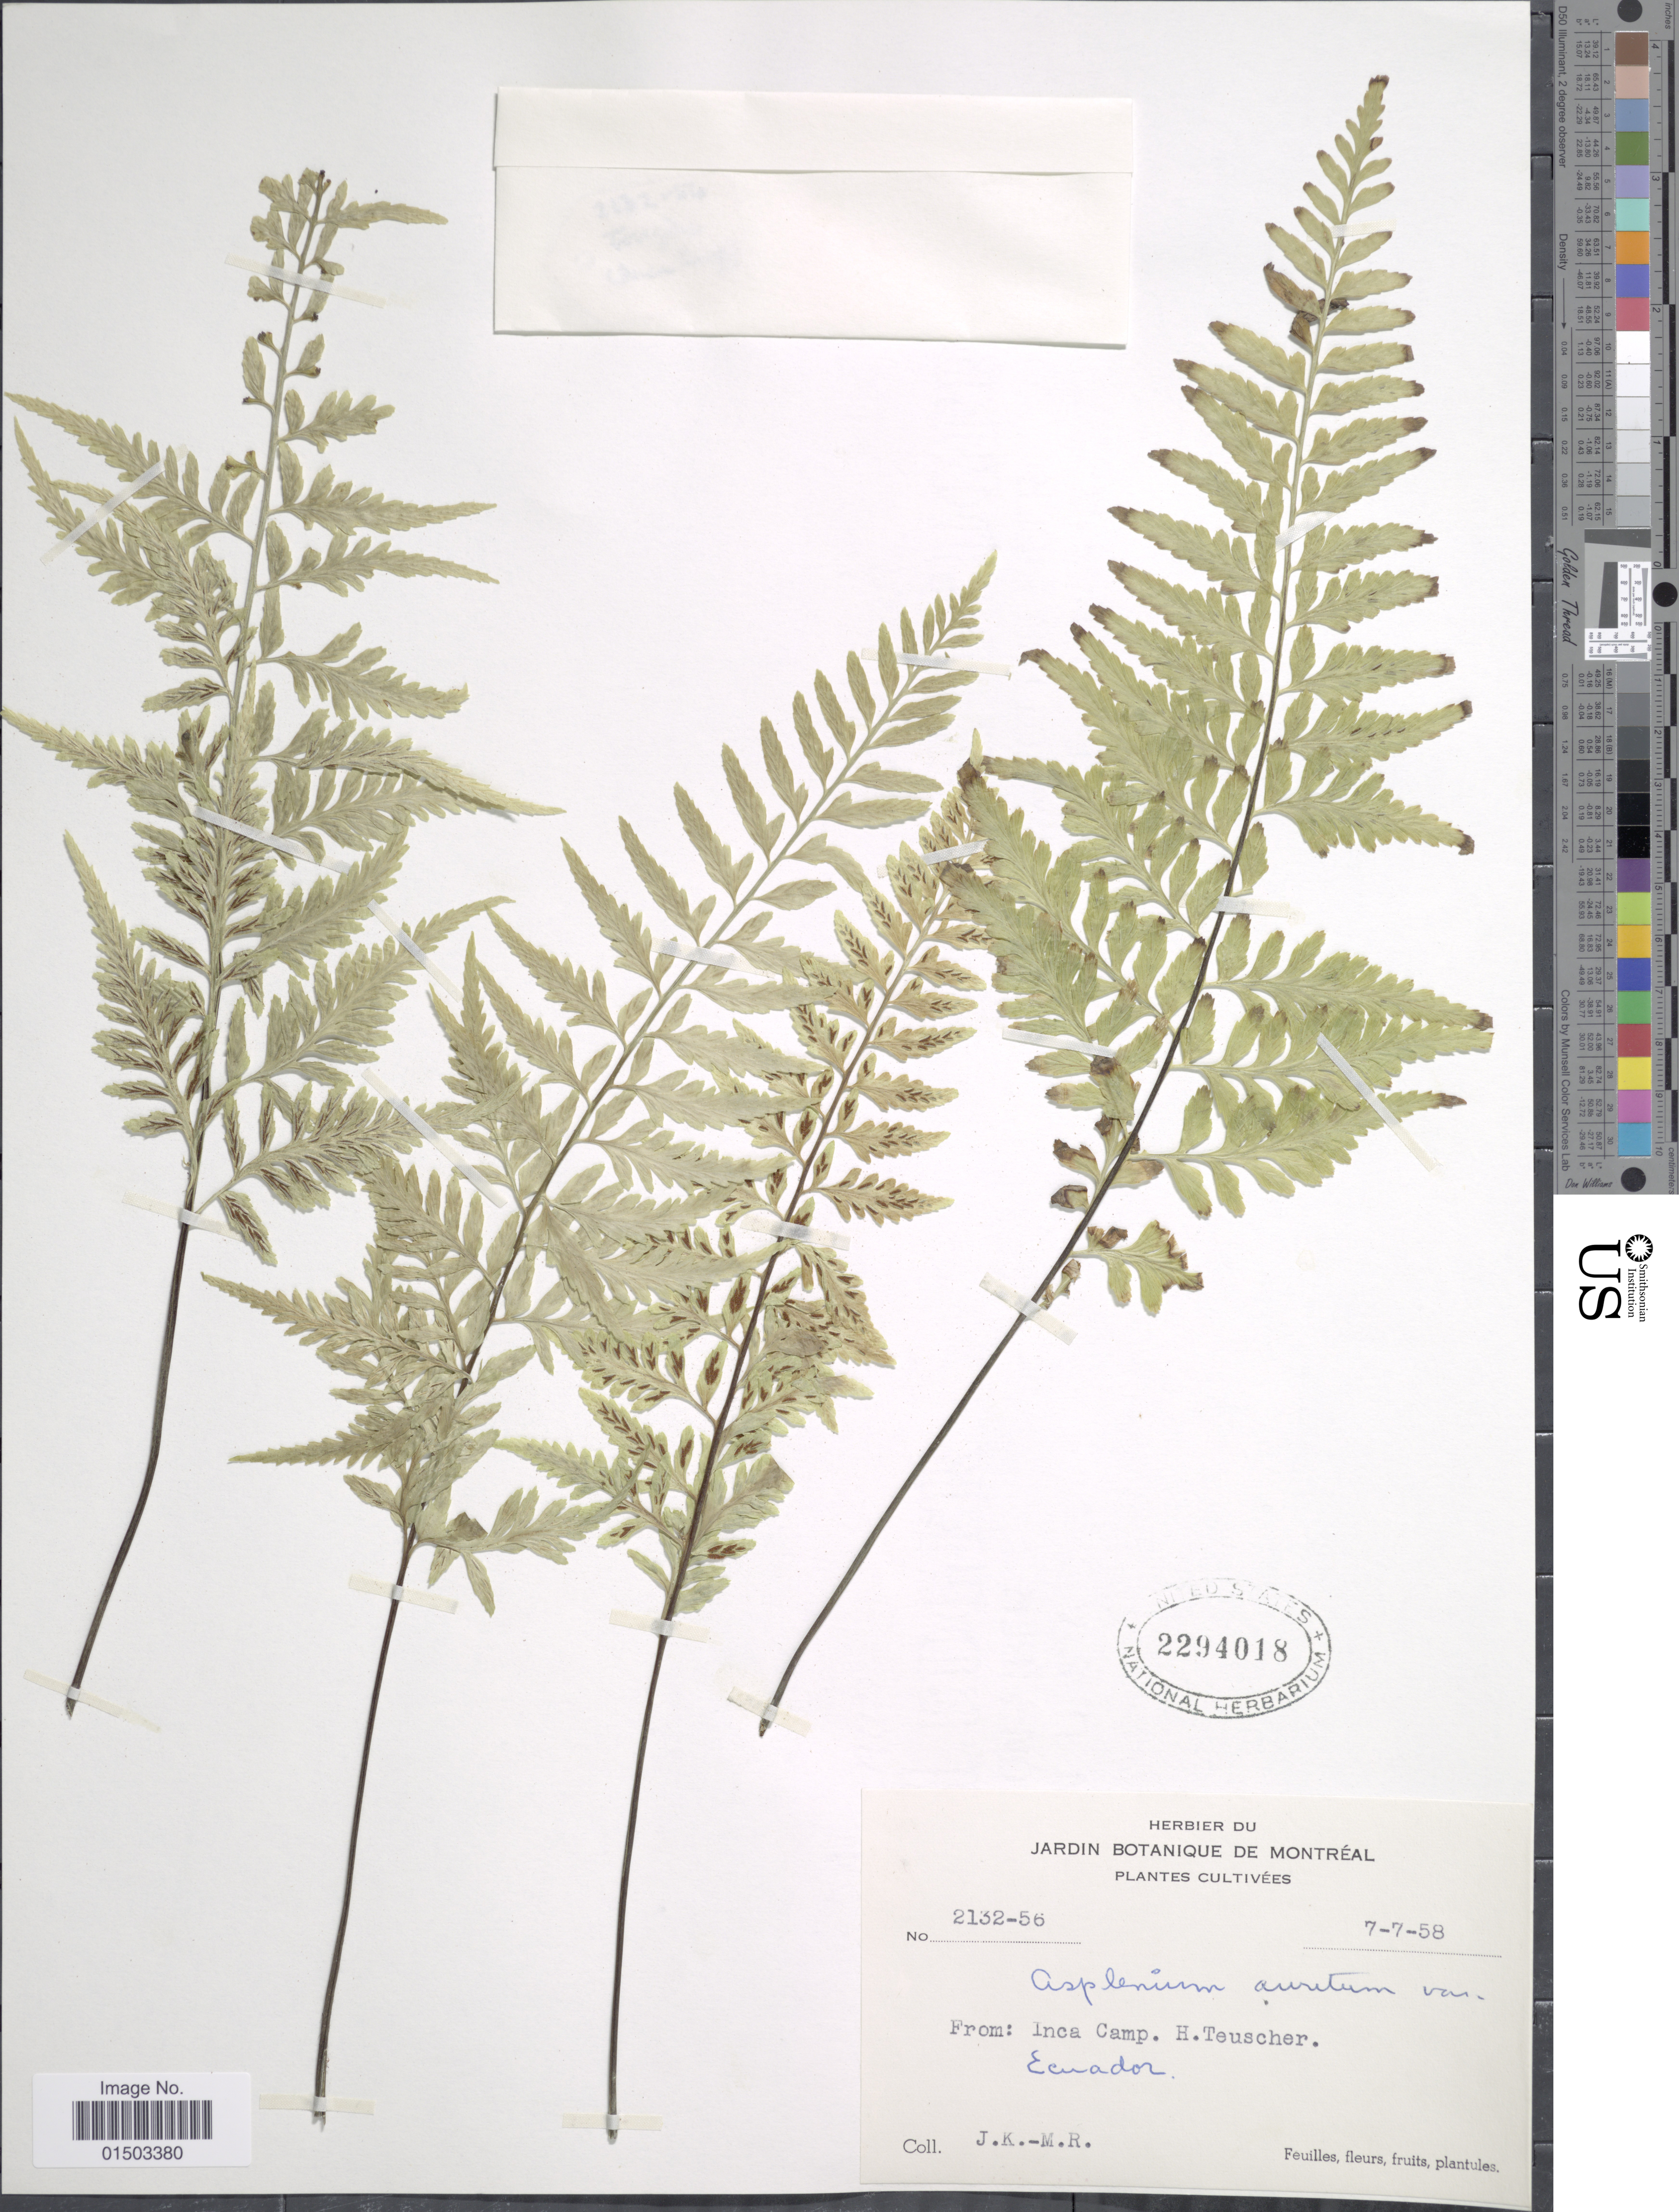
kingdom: Plantae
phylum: Tracheophyta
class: Polypodiopsida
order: Polypodiales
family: Aspleniaceae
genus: Asplenium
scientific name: Asplenium auritum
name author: Sw.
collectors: J. K. -M. R.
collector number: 2132-56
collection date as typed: Transcribed d/m/y: 7/7/58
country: Ecuador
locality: Inca Camp. H. Teuscher, Ecuador.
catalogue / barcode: US 2294018